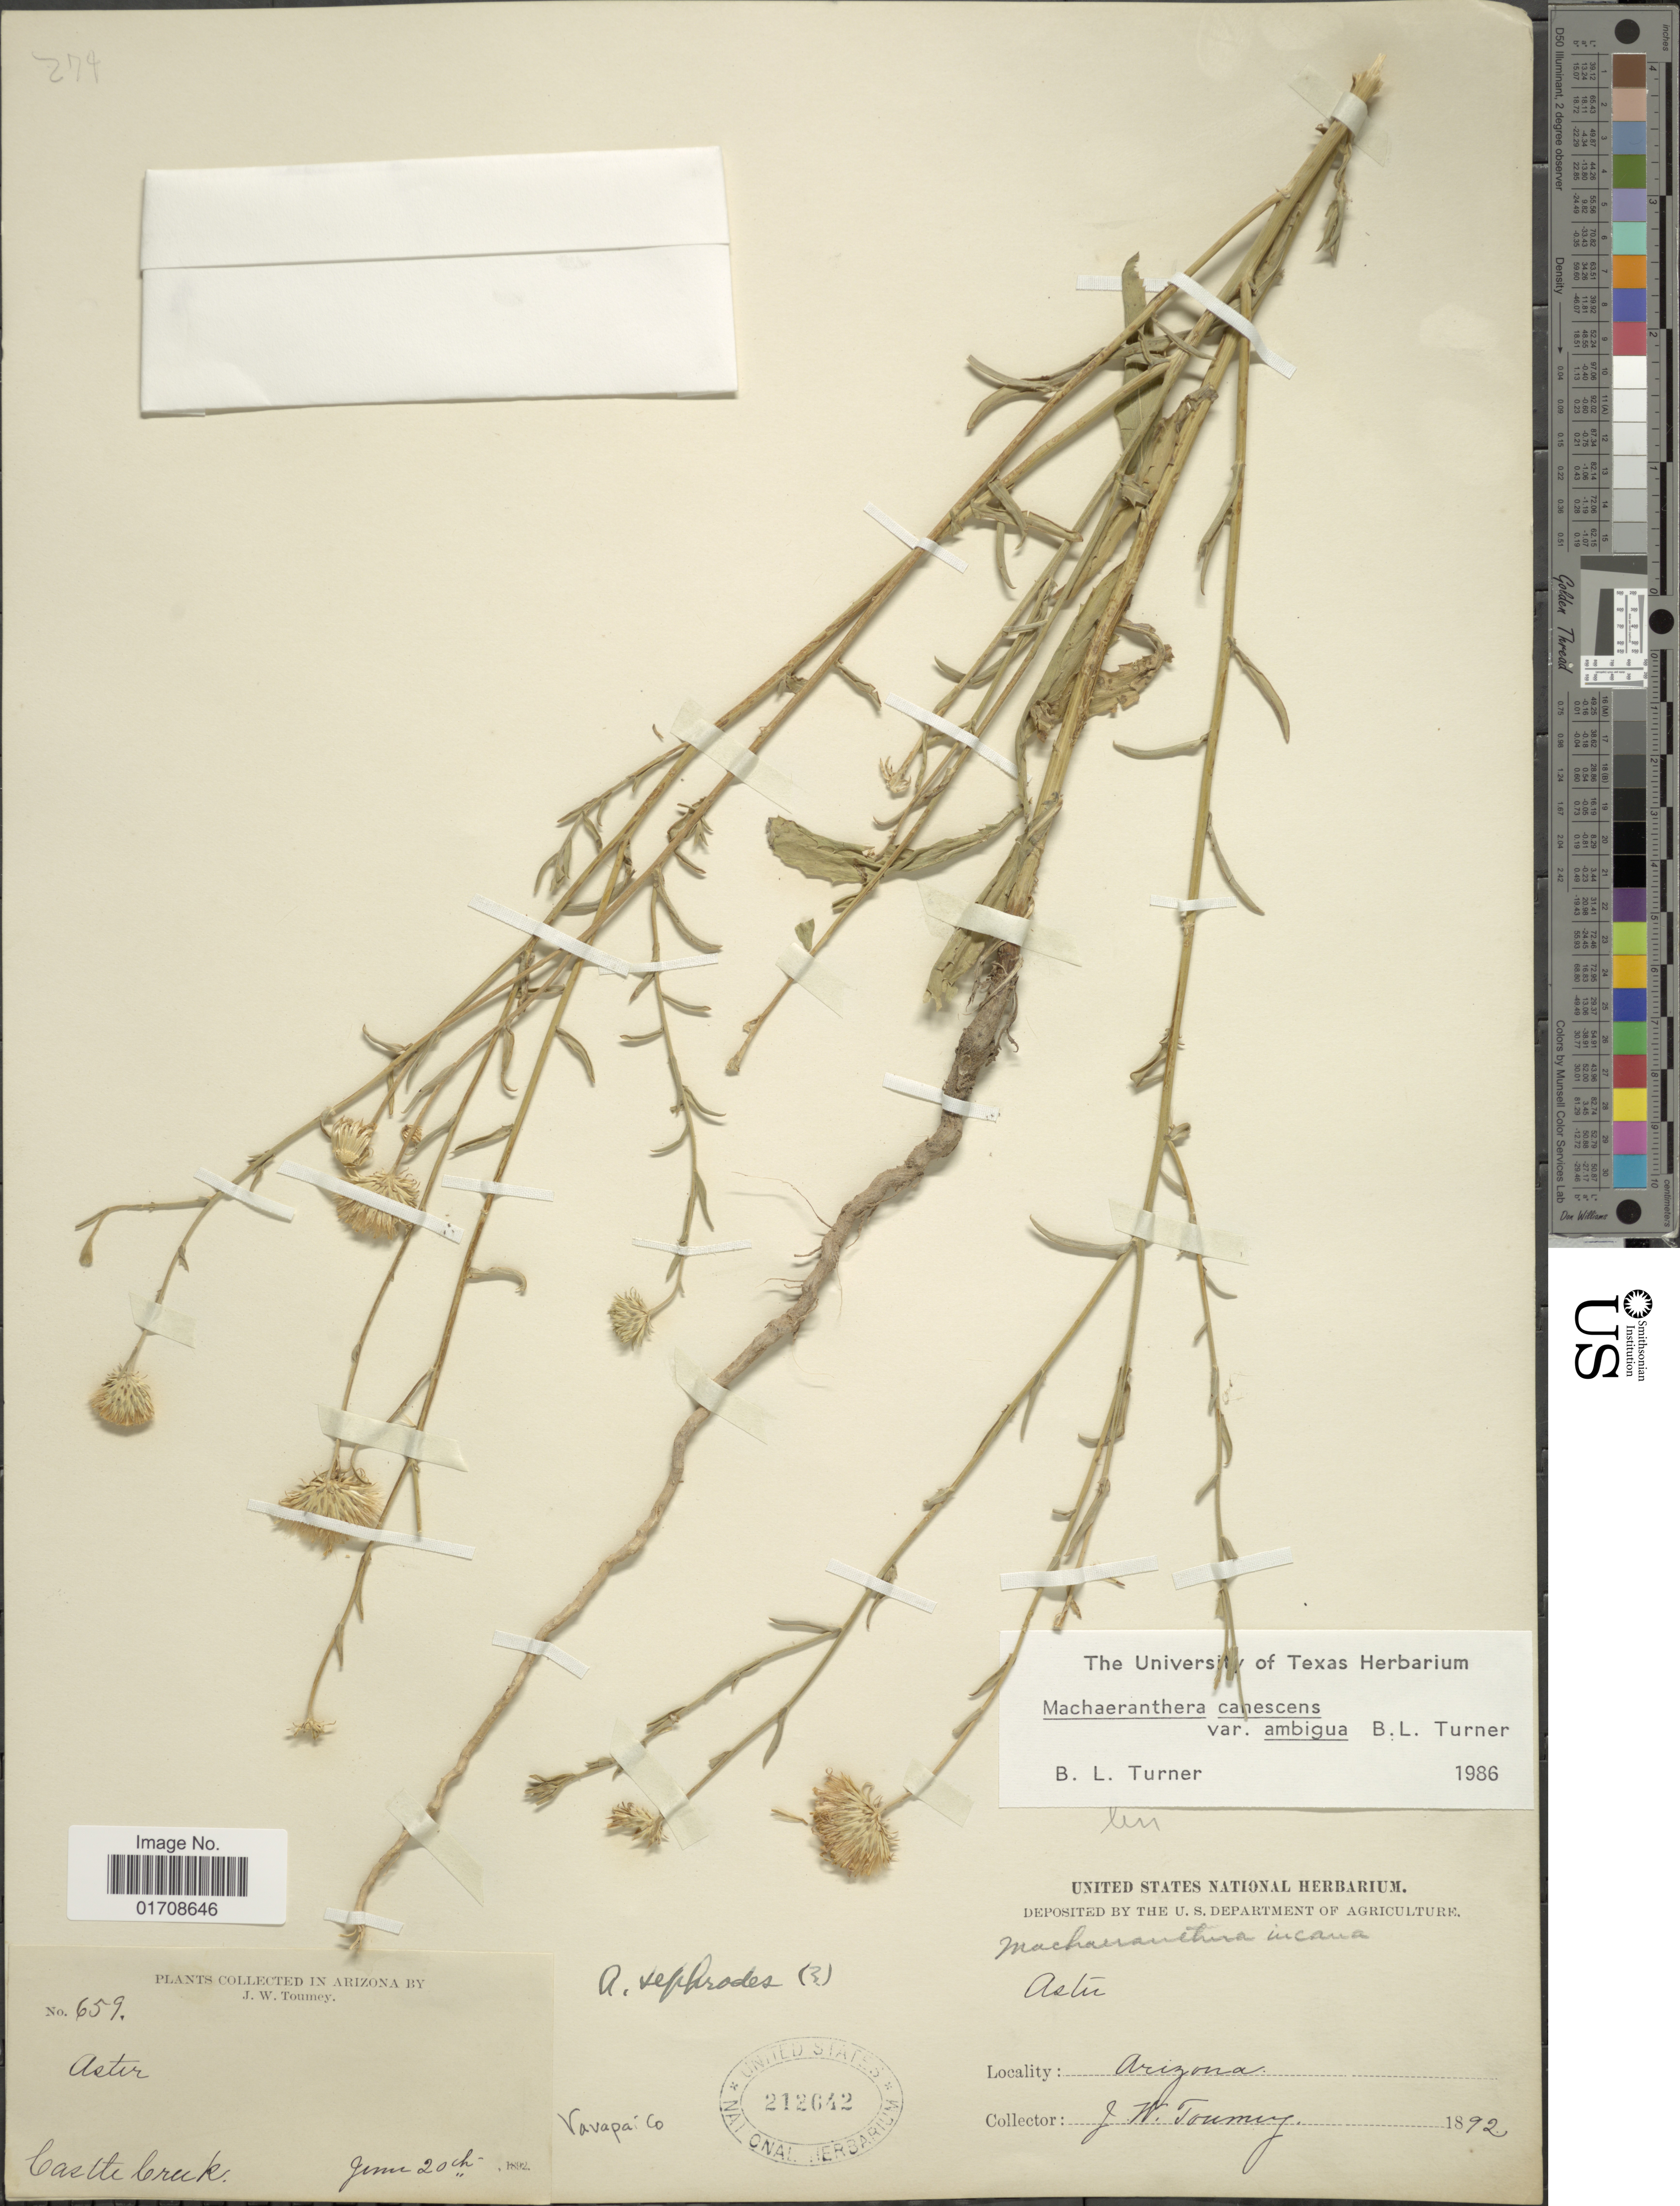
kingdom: Plantae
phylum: Tracheophyta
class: Magnoliopsida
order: Asterales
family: Asteraceae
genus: Machaeranthera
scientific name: Machaeranthera canescens var. ambigua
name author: (B.L. Turner) B.L. Turner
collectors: J. W. Toumey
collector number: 659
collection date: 1892-06-20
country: United States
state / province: Arizona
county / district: Yavapai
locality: Castle Creek, Vavapai Co.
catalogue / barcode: US 212642